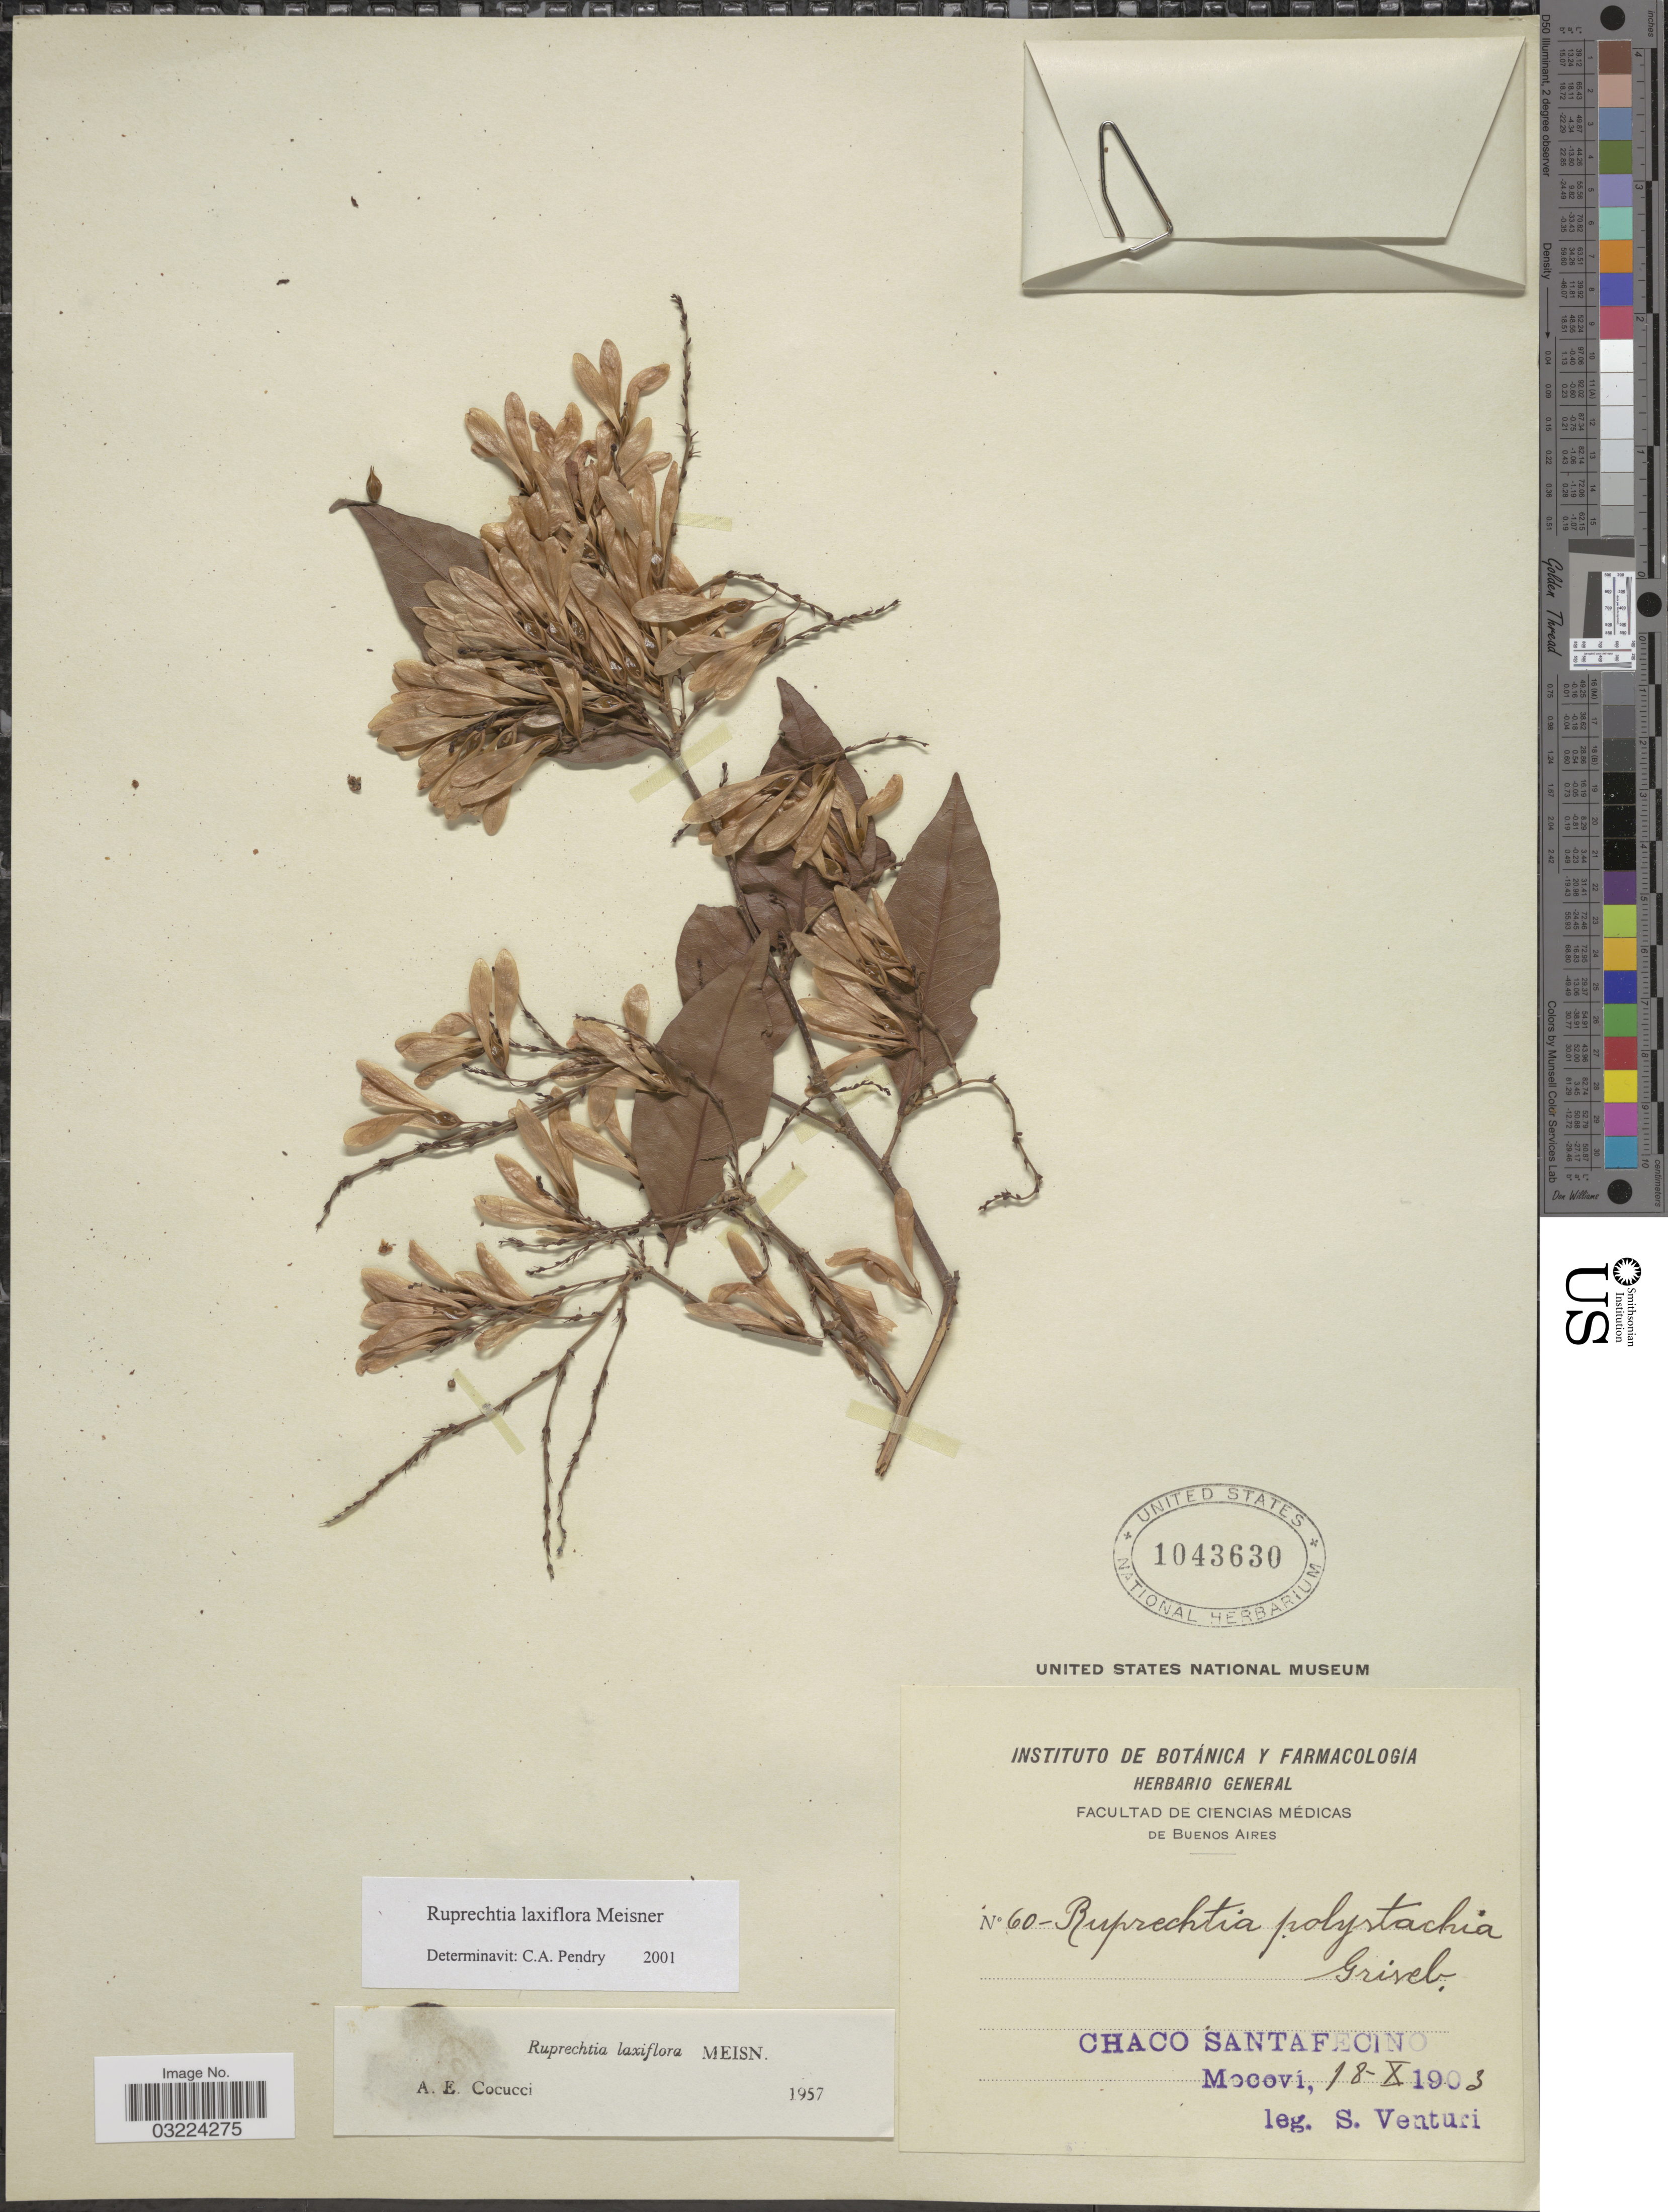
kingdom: Plantae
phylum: Tracheophyta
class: Magnoliopsida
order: Caryophyllales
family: Polygonaceae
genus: Ruprechtia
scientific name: Ruprechtia laxiflora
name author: Meisn.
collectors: S. Venturi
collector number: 60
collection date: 1903-10-18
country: Argentina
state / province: Chaco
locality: Chaco Santa Fecino. Mocoví.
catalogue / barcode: US 1043630